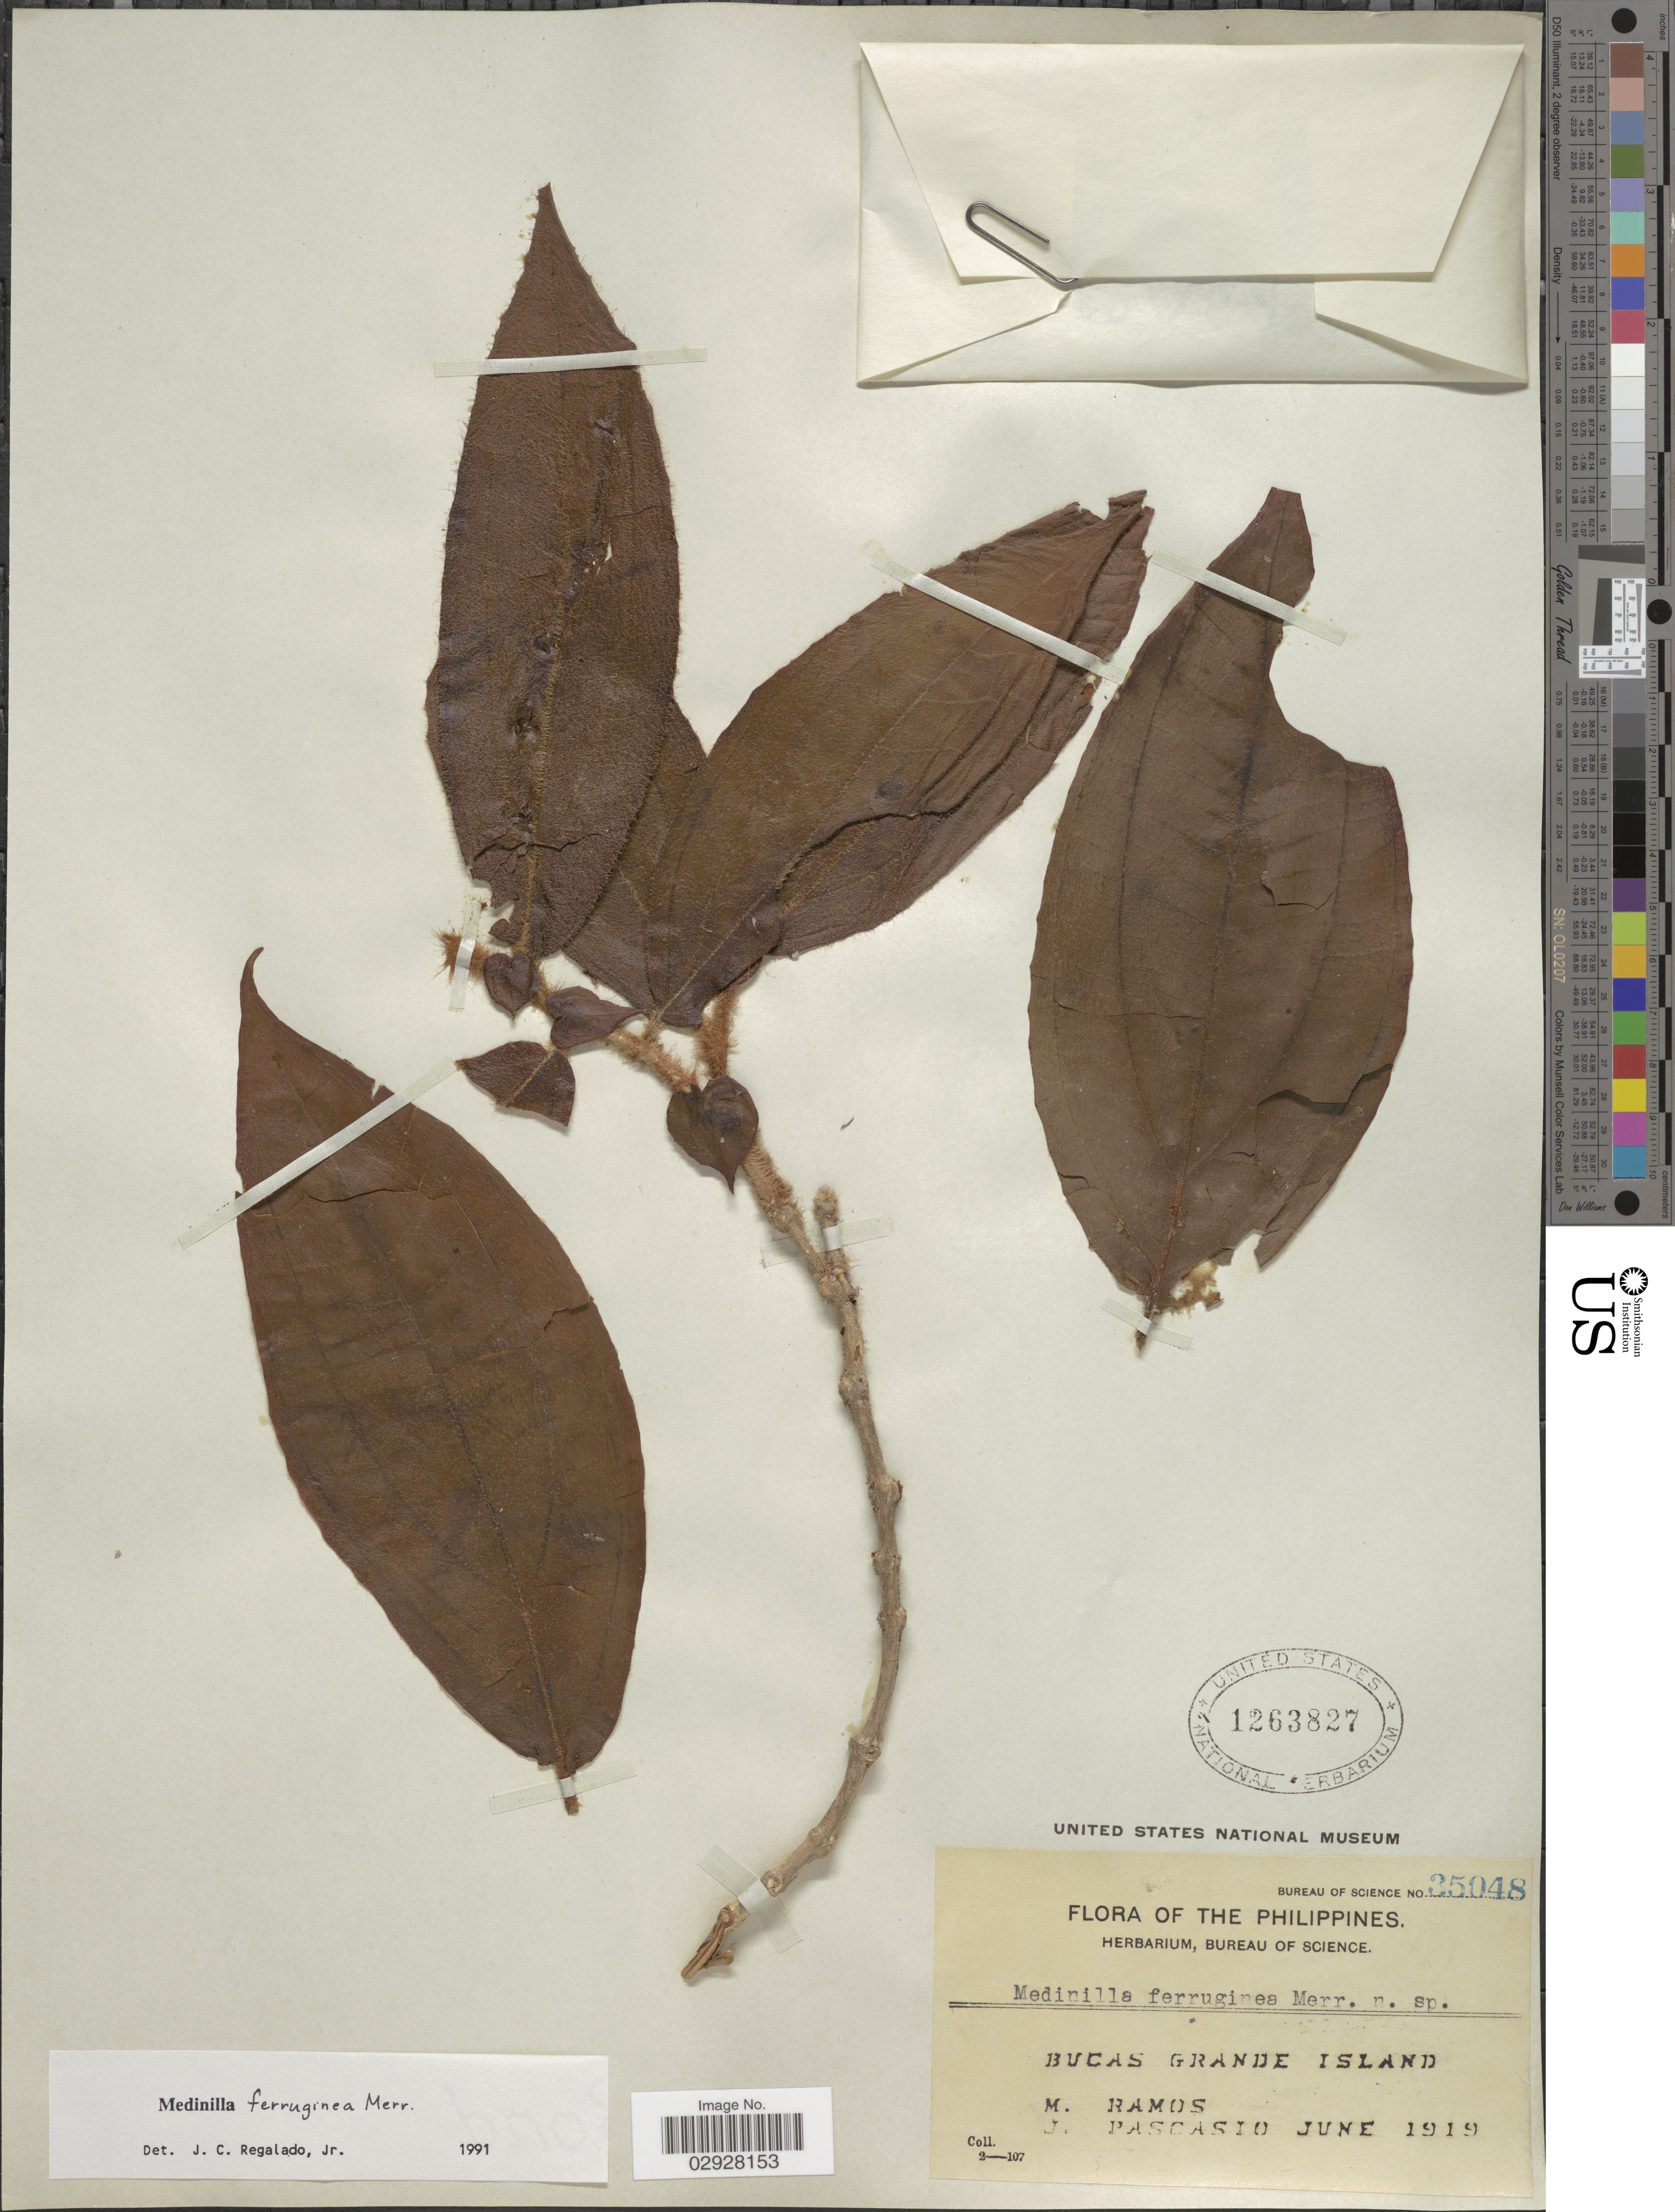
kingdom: Plantae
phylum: Tracheophyta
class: Magnoliopsida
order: Myrtales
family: Melastomataceae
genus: Medinilla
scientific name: Medinilla ferruginea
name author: Merr.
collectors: M. Ramos & J. Pascasio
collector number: Bureau of Science 35048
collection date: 1919-06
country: Philippines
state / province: Caraga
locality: Bucas Grande Island.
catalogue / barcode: US 1263827